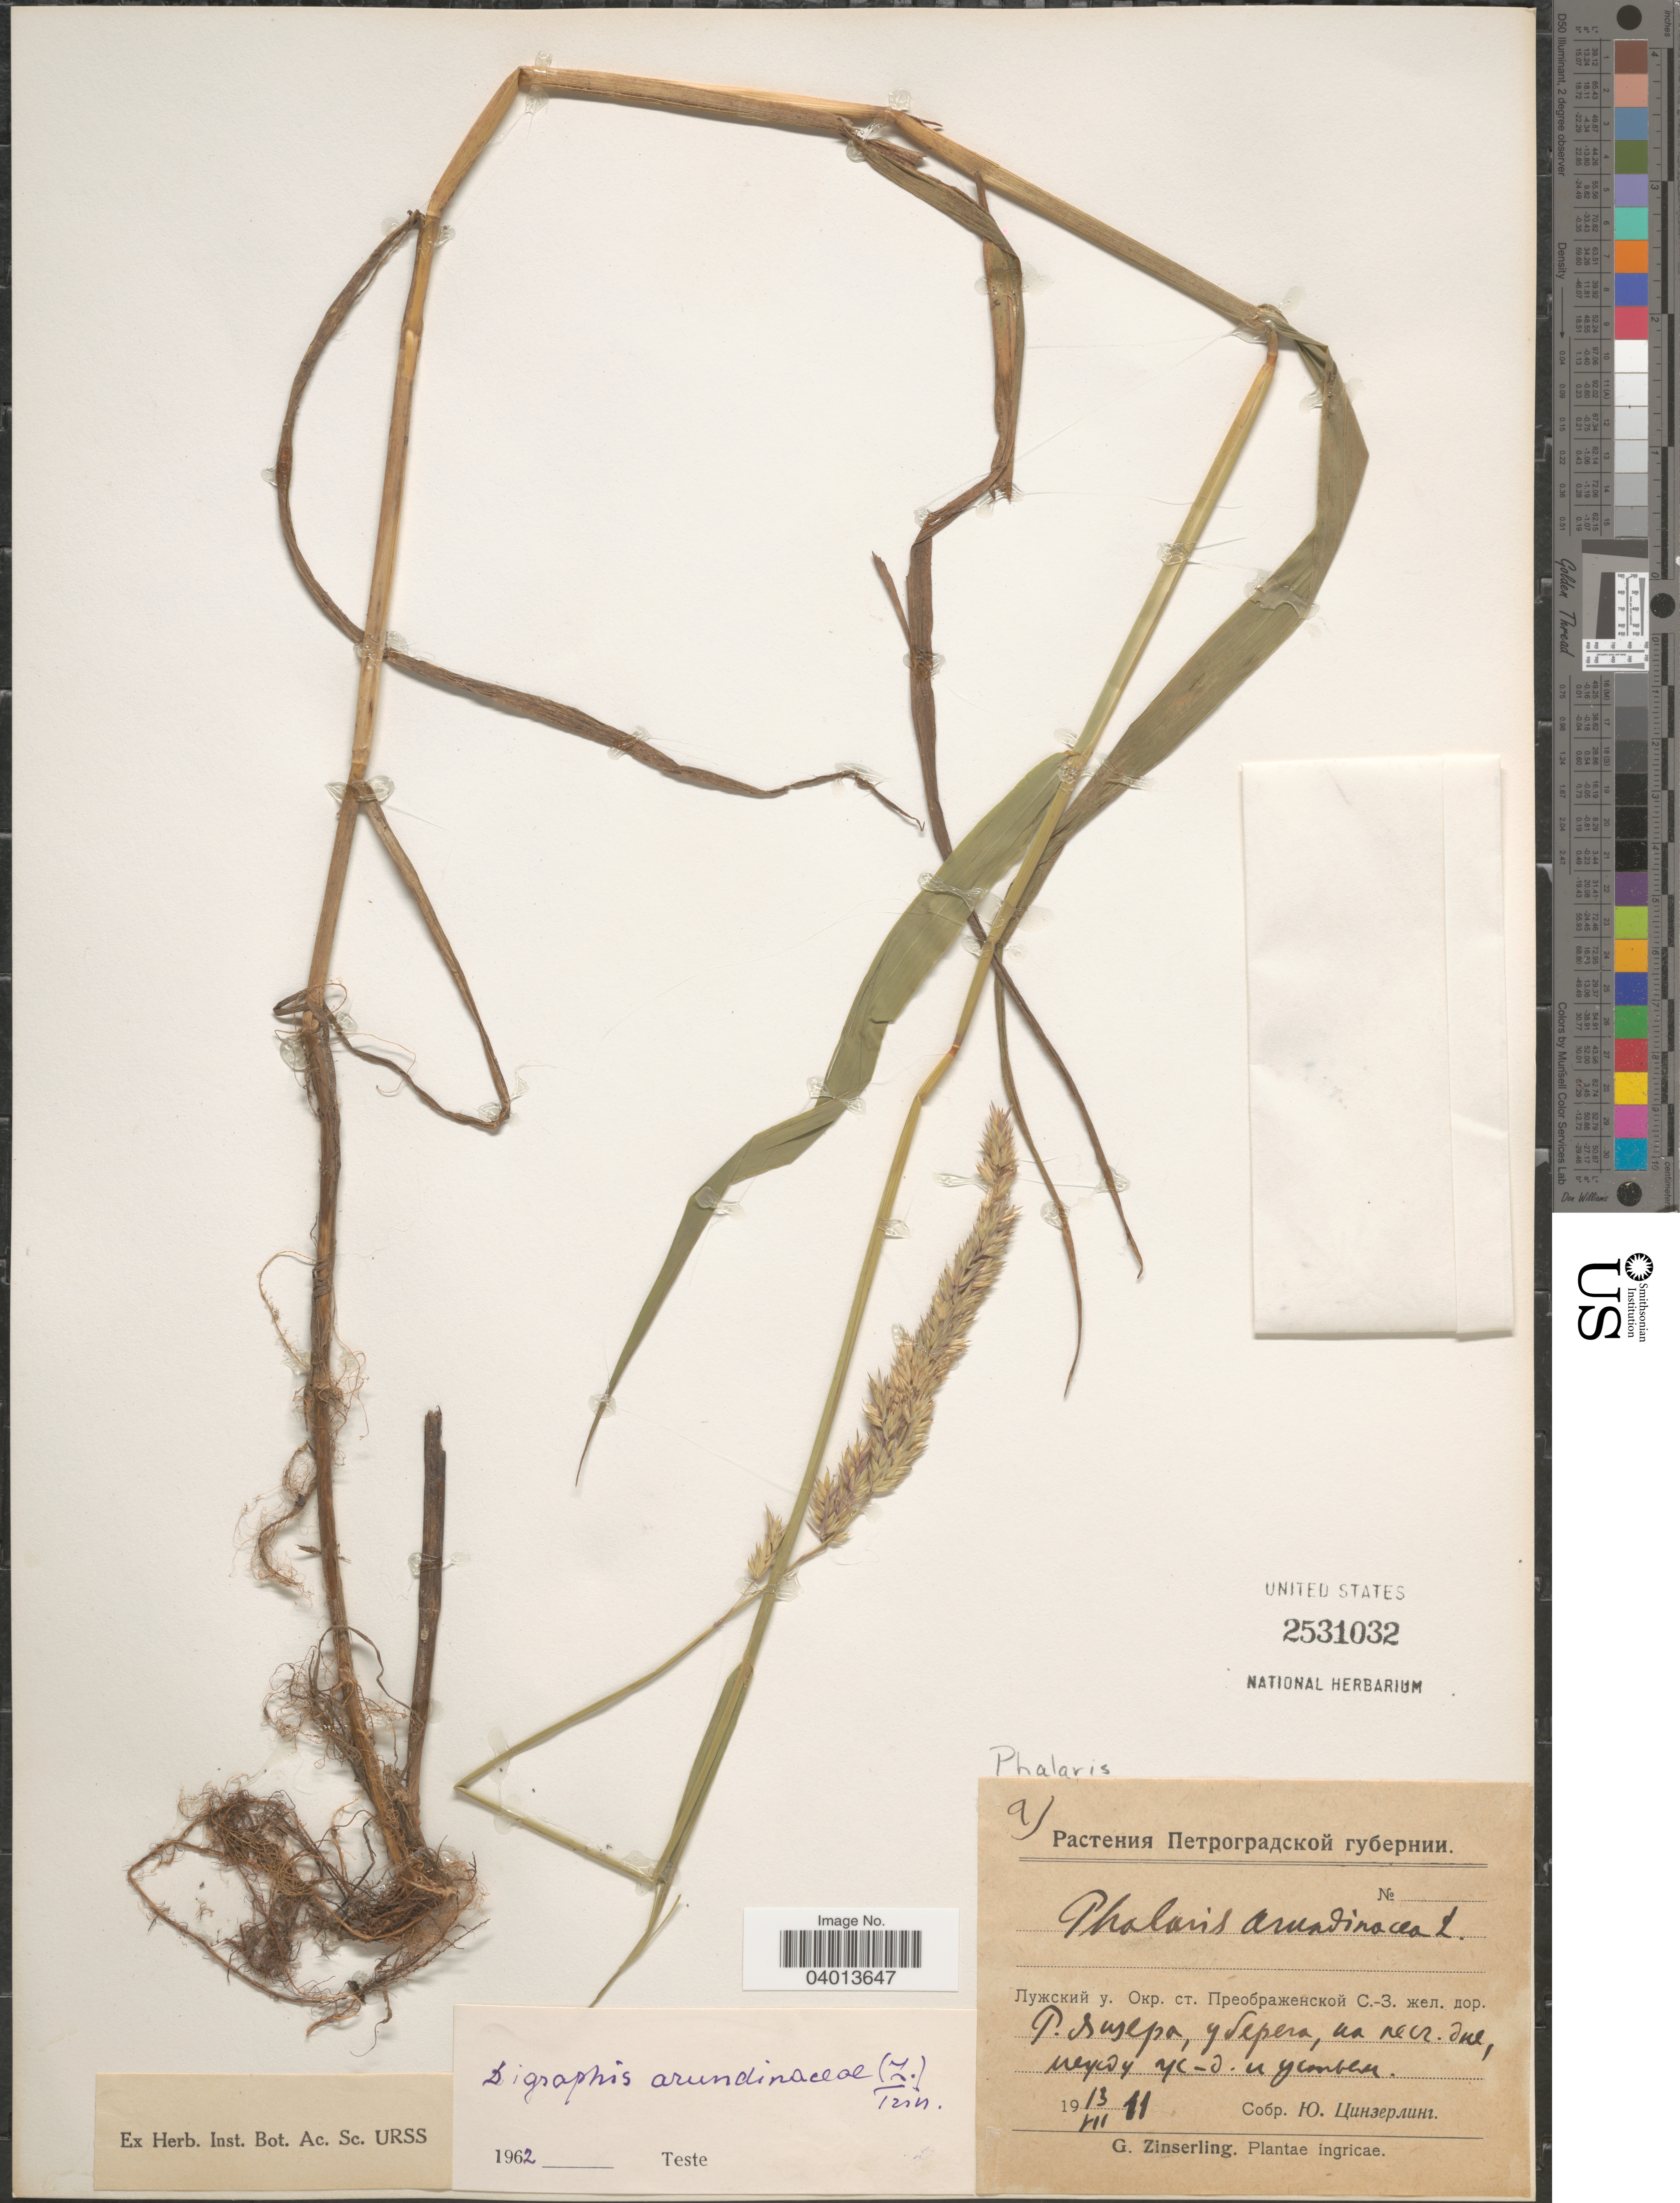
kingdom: Plantae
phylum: Tracheophyta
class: Liliopsida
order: Poales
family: Poaceae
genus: Phalaris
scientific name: Phalaris arundinacea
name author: L.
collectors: U. Tsizerling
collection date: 1911-07-13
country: Russian Federation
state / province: Leningrad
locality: Luzhskiy District, vicinity of Preobrazhenka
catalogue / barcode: US 2531032